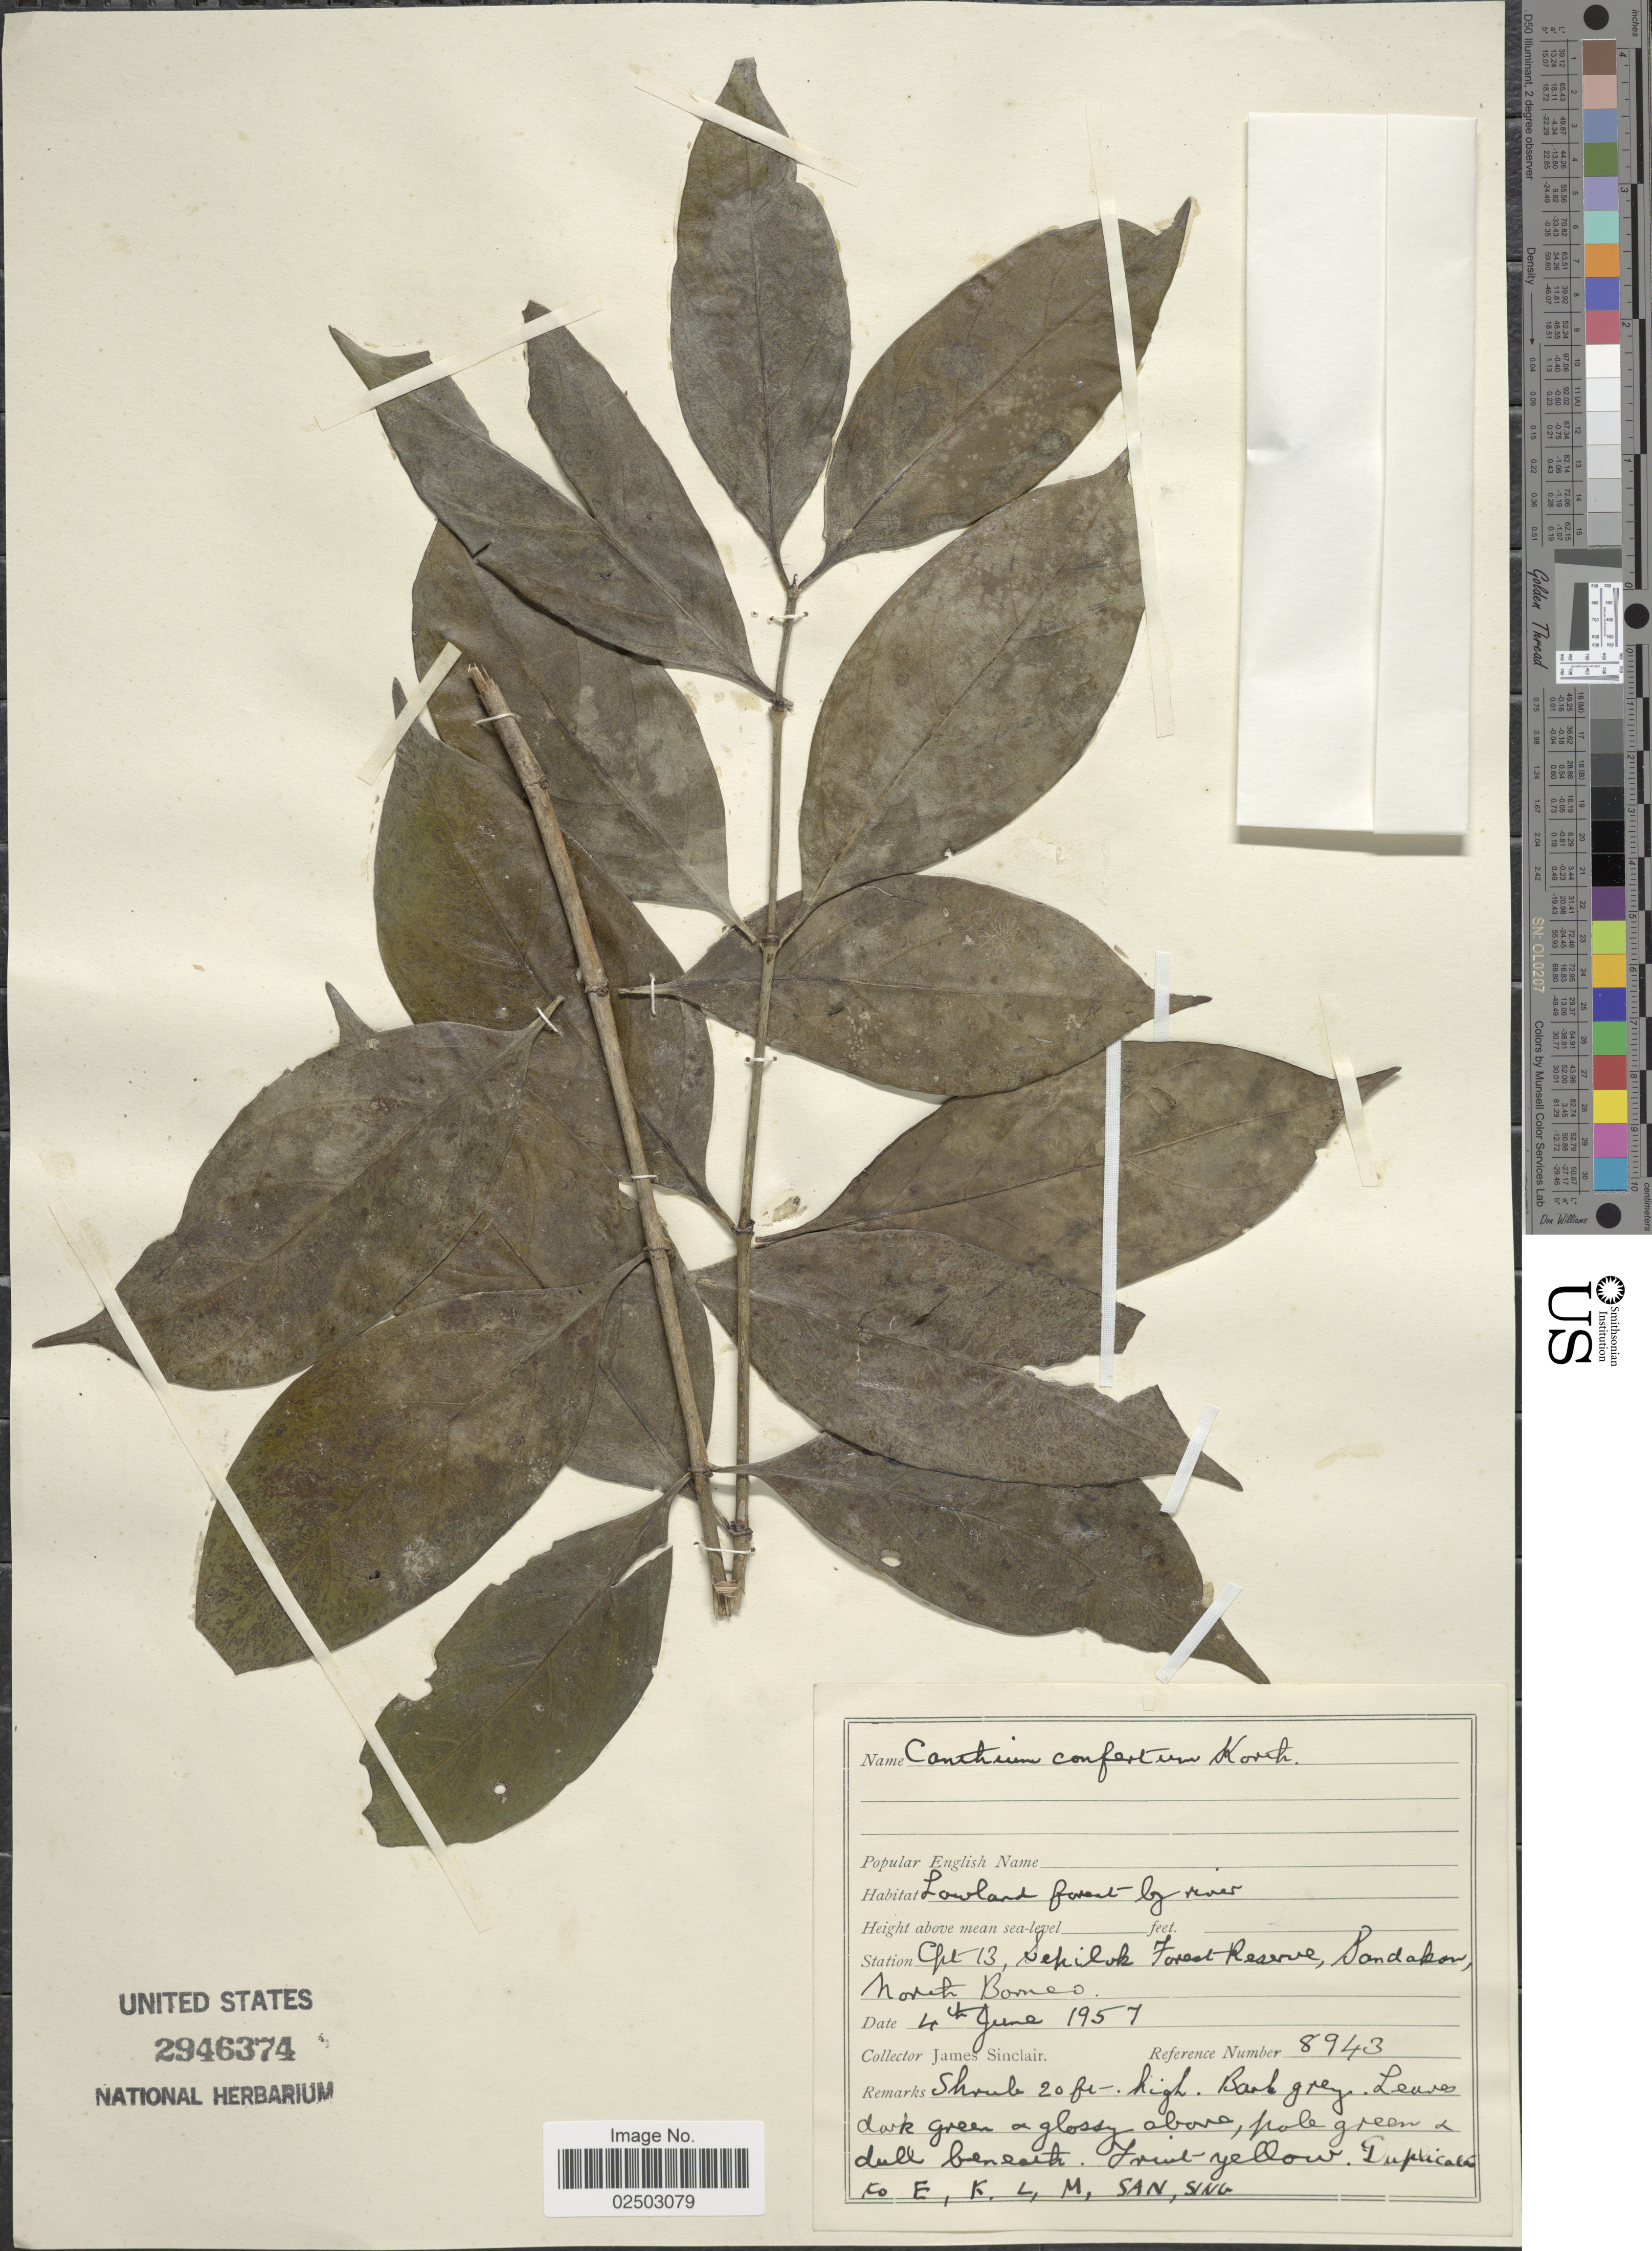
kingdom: Plantae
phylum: Tracheophyta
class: Magnoliopsida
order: Gentianales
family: Rubiaceae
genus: Canthium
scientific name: Canthium confertum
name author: Hassk.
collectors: J. Sinclair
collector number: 8943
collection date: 1957-06-04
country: Malaysia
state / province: Sabah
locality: Station Cpt 13, Sepilok Forest Reserve, Sandakan, North Borneo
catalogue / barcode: US 2946374